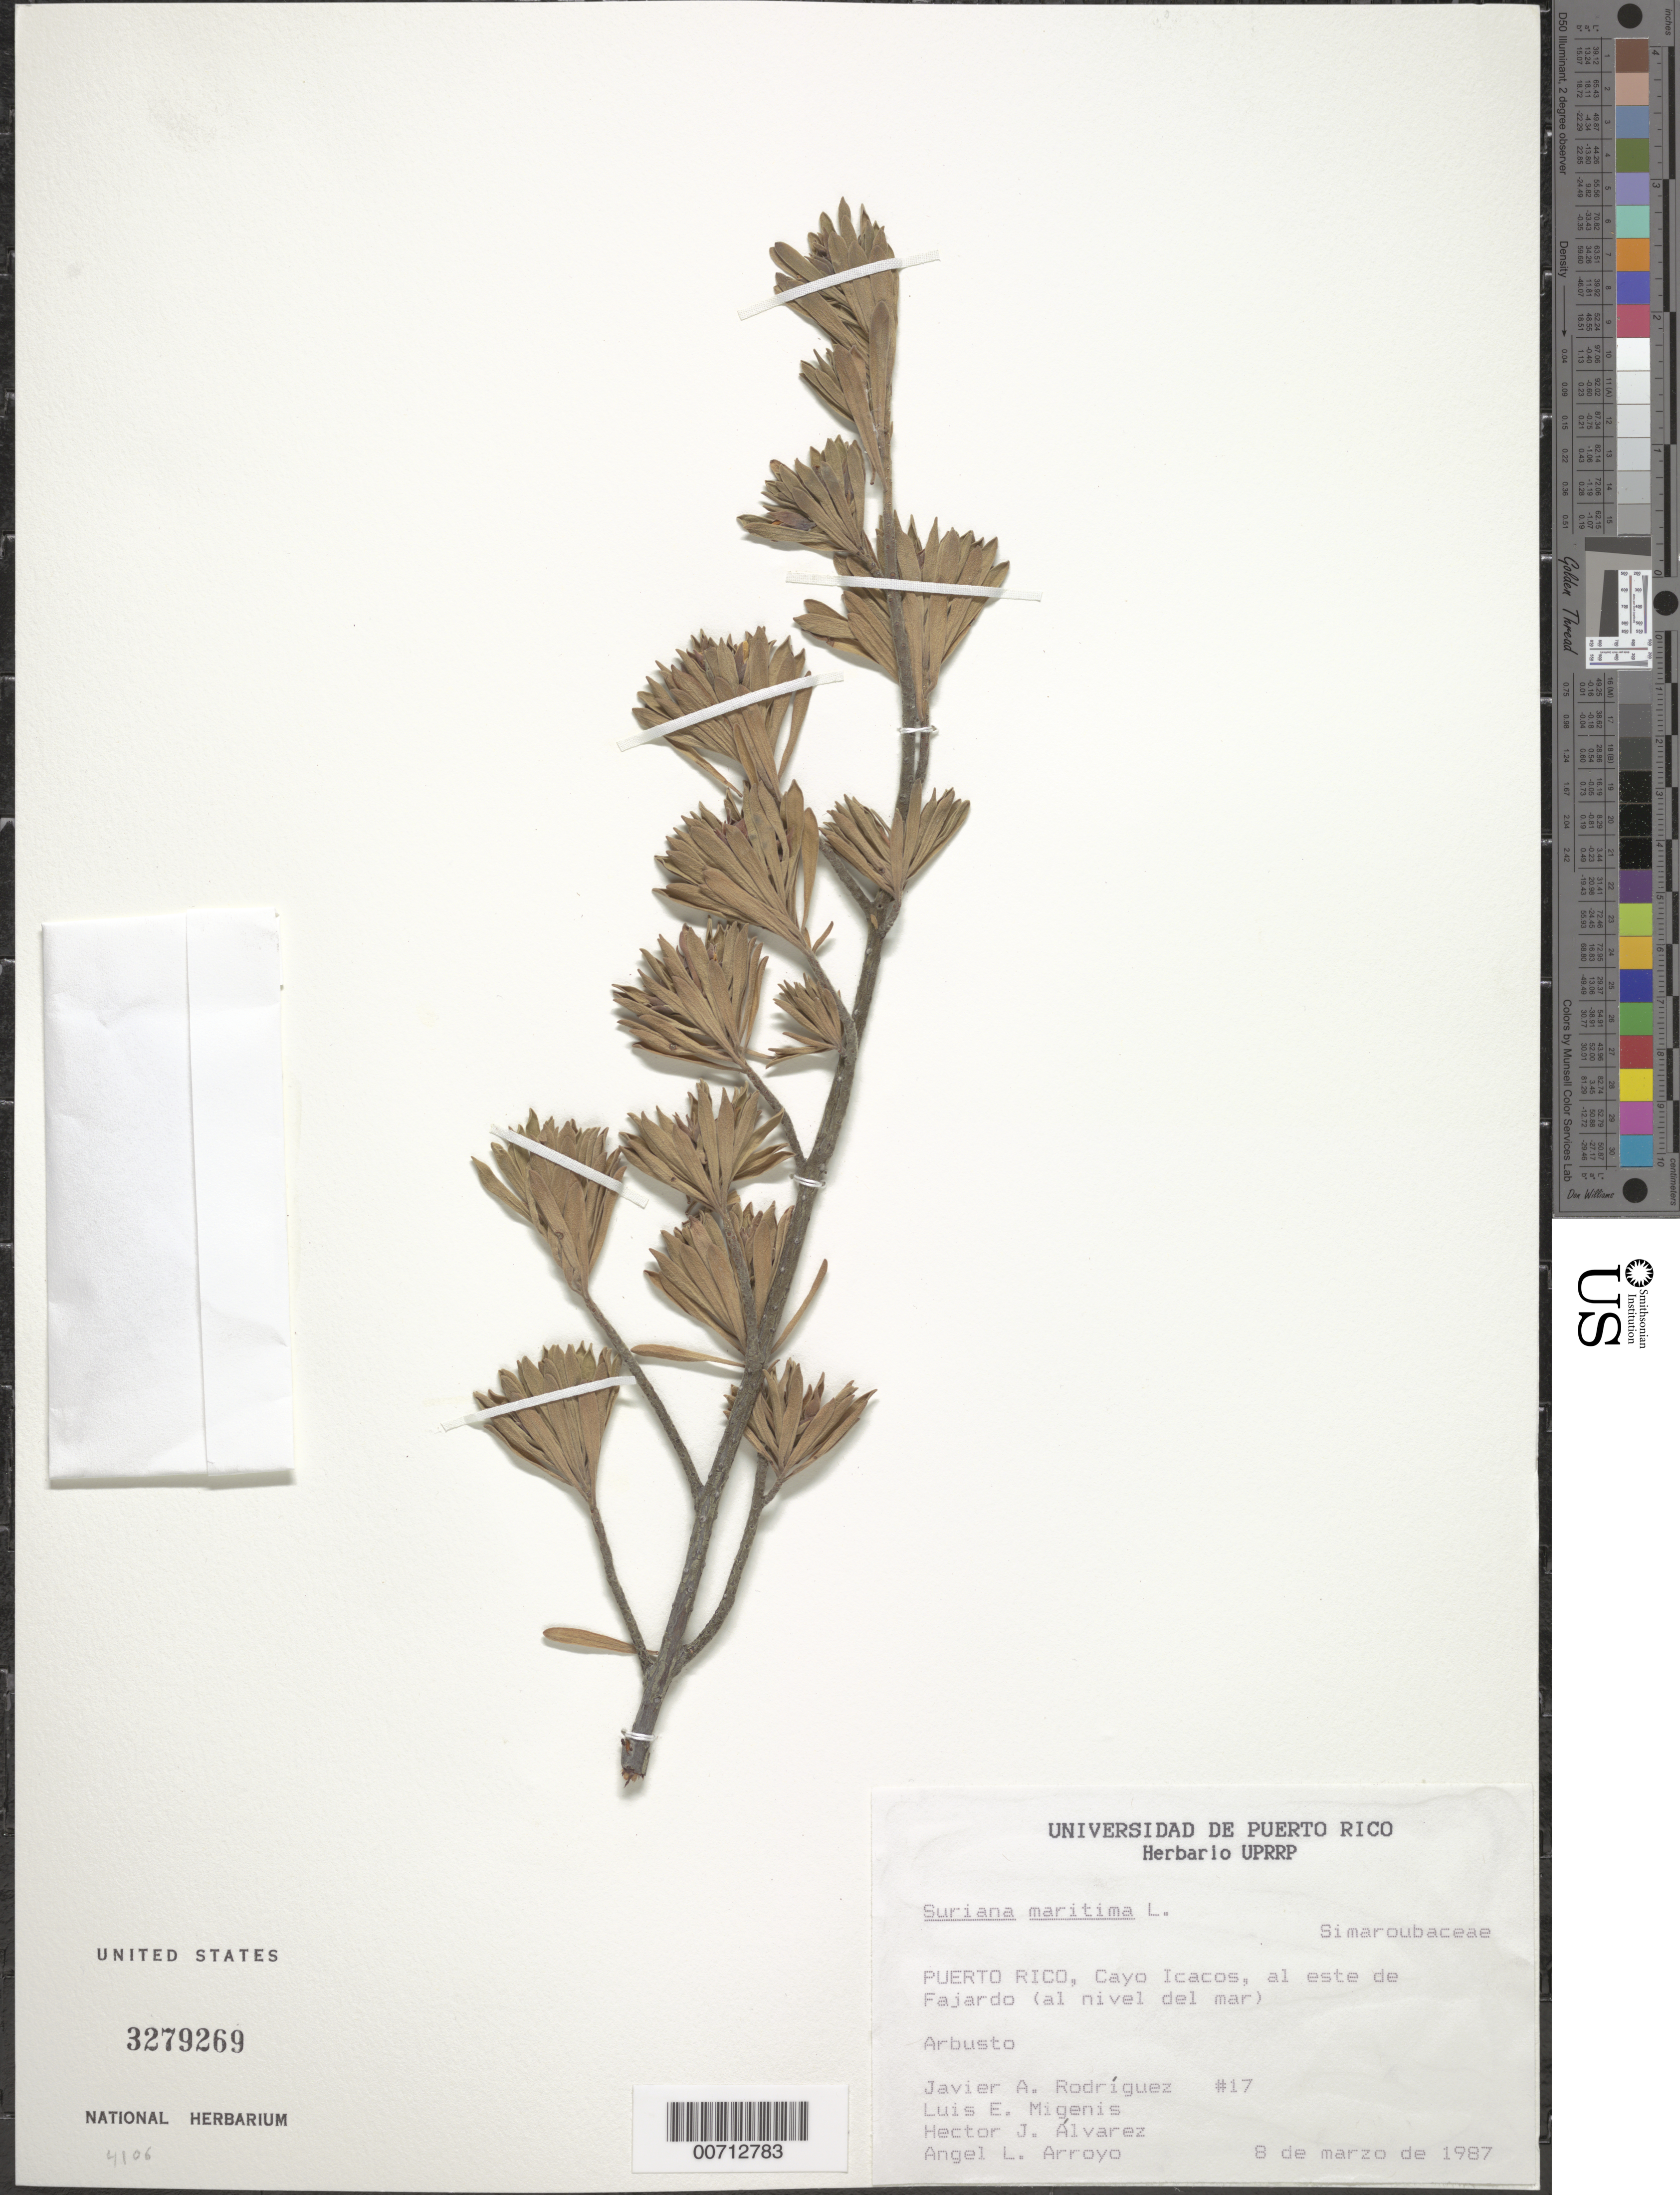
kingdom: Plantae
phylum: Tracheophyta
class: Magnoliopsida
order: Fabales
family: Surianaceae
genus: Suriana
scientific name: Suriana maritima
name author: L.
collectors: J. Rodríguez, L. Migenis, H. Alvarez & A. Arroyo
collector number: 17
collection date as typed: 08 Mar 1987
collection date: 1987-03-08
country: Puerto Rico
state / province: Fajardo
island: Greater Antilles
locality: Cayo Icacos, al este de Fajardo (al nivel del mar)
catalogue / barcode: US 3279269